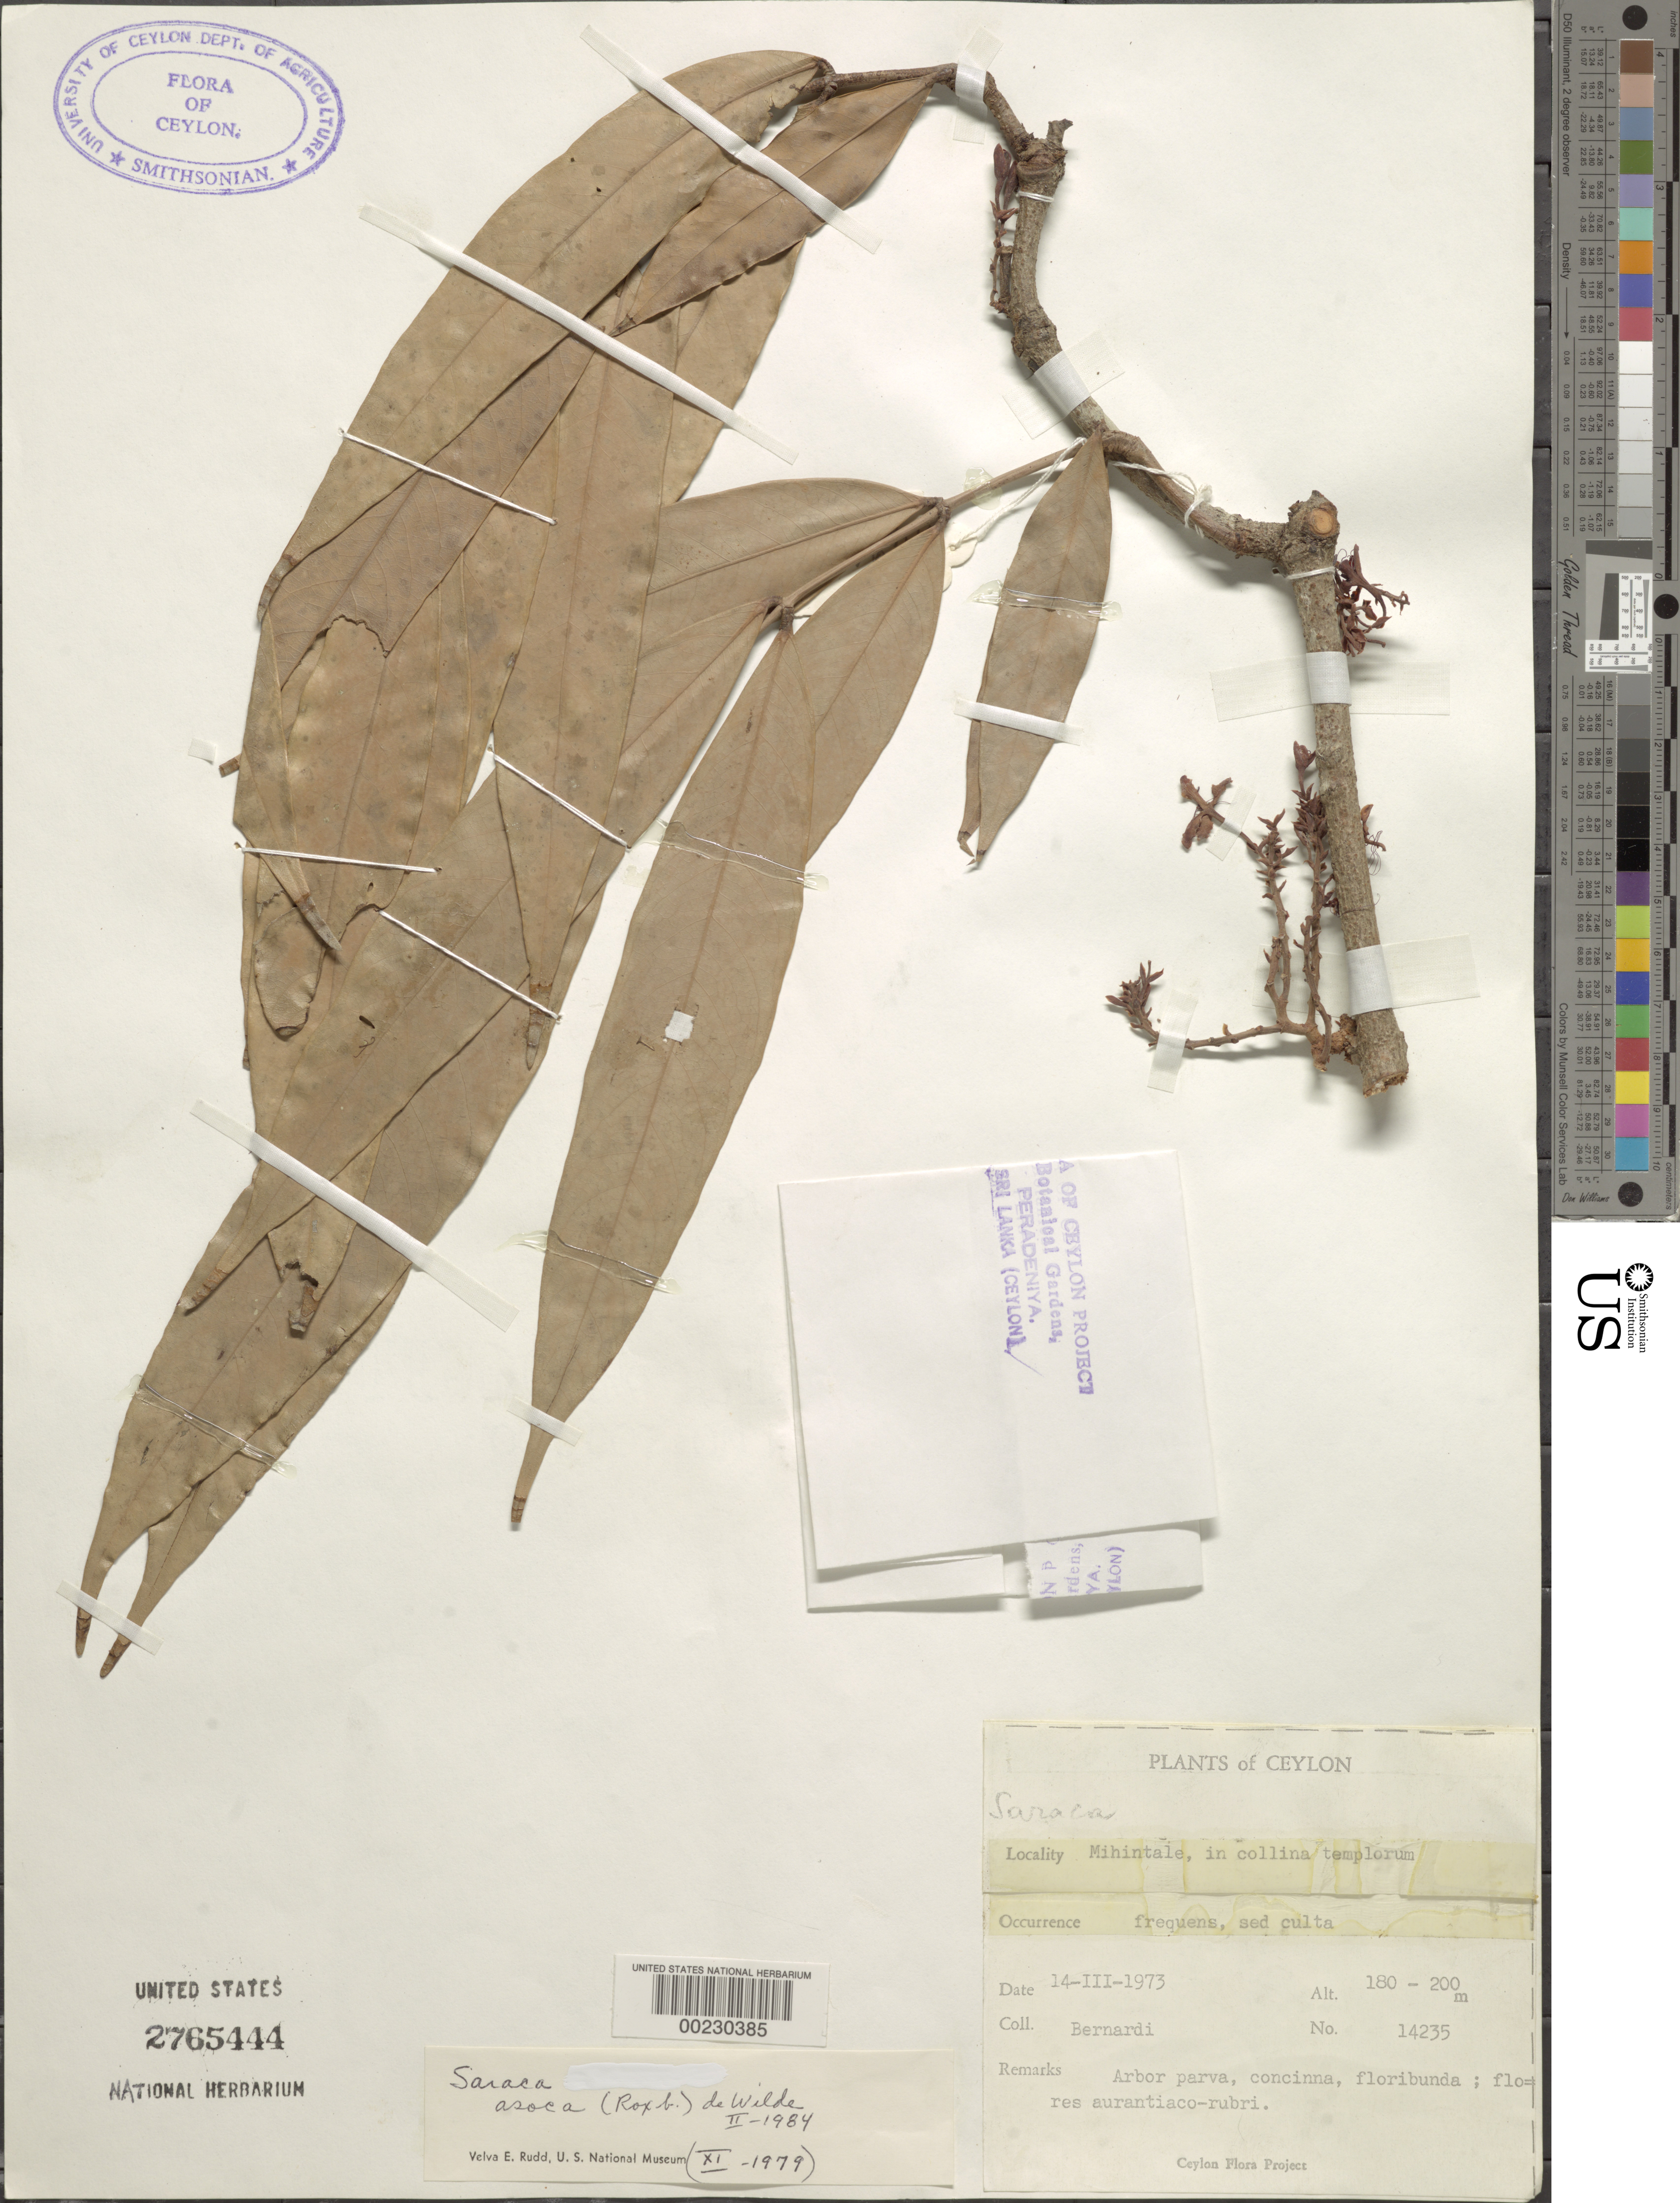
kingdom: Plantae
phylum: Tracheophyta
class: Magnoliopsida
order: Fabales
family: Fabaceae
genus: Saraca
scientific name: Saraca asoca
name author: (Roxb.) Willd.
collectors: W. Bernardi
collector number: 14235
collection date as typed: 14 Mar 1973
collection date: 1973-03-14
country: Sri Lanka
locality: Mihintale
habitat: Hilly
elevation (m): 180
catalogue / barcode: US 2765444